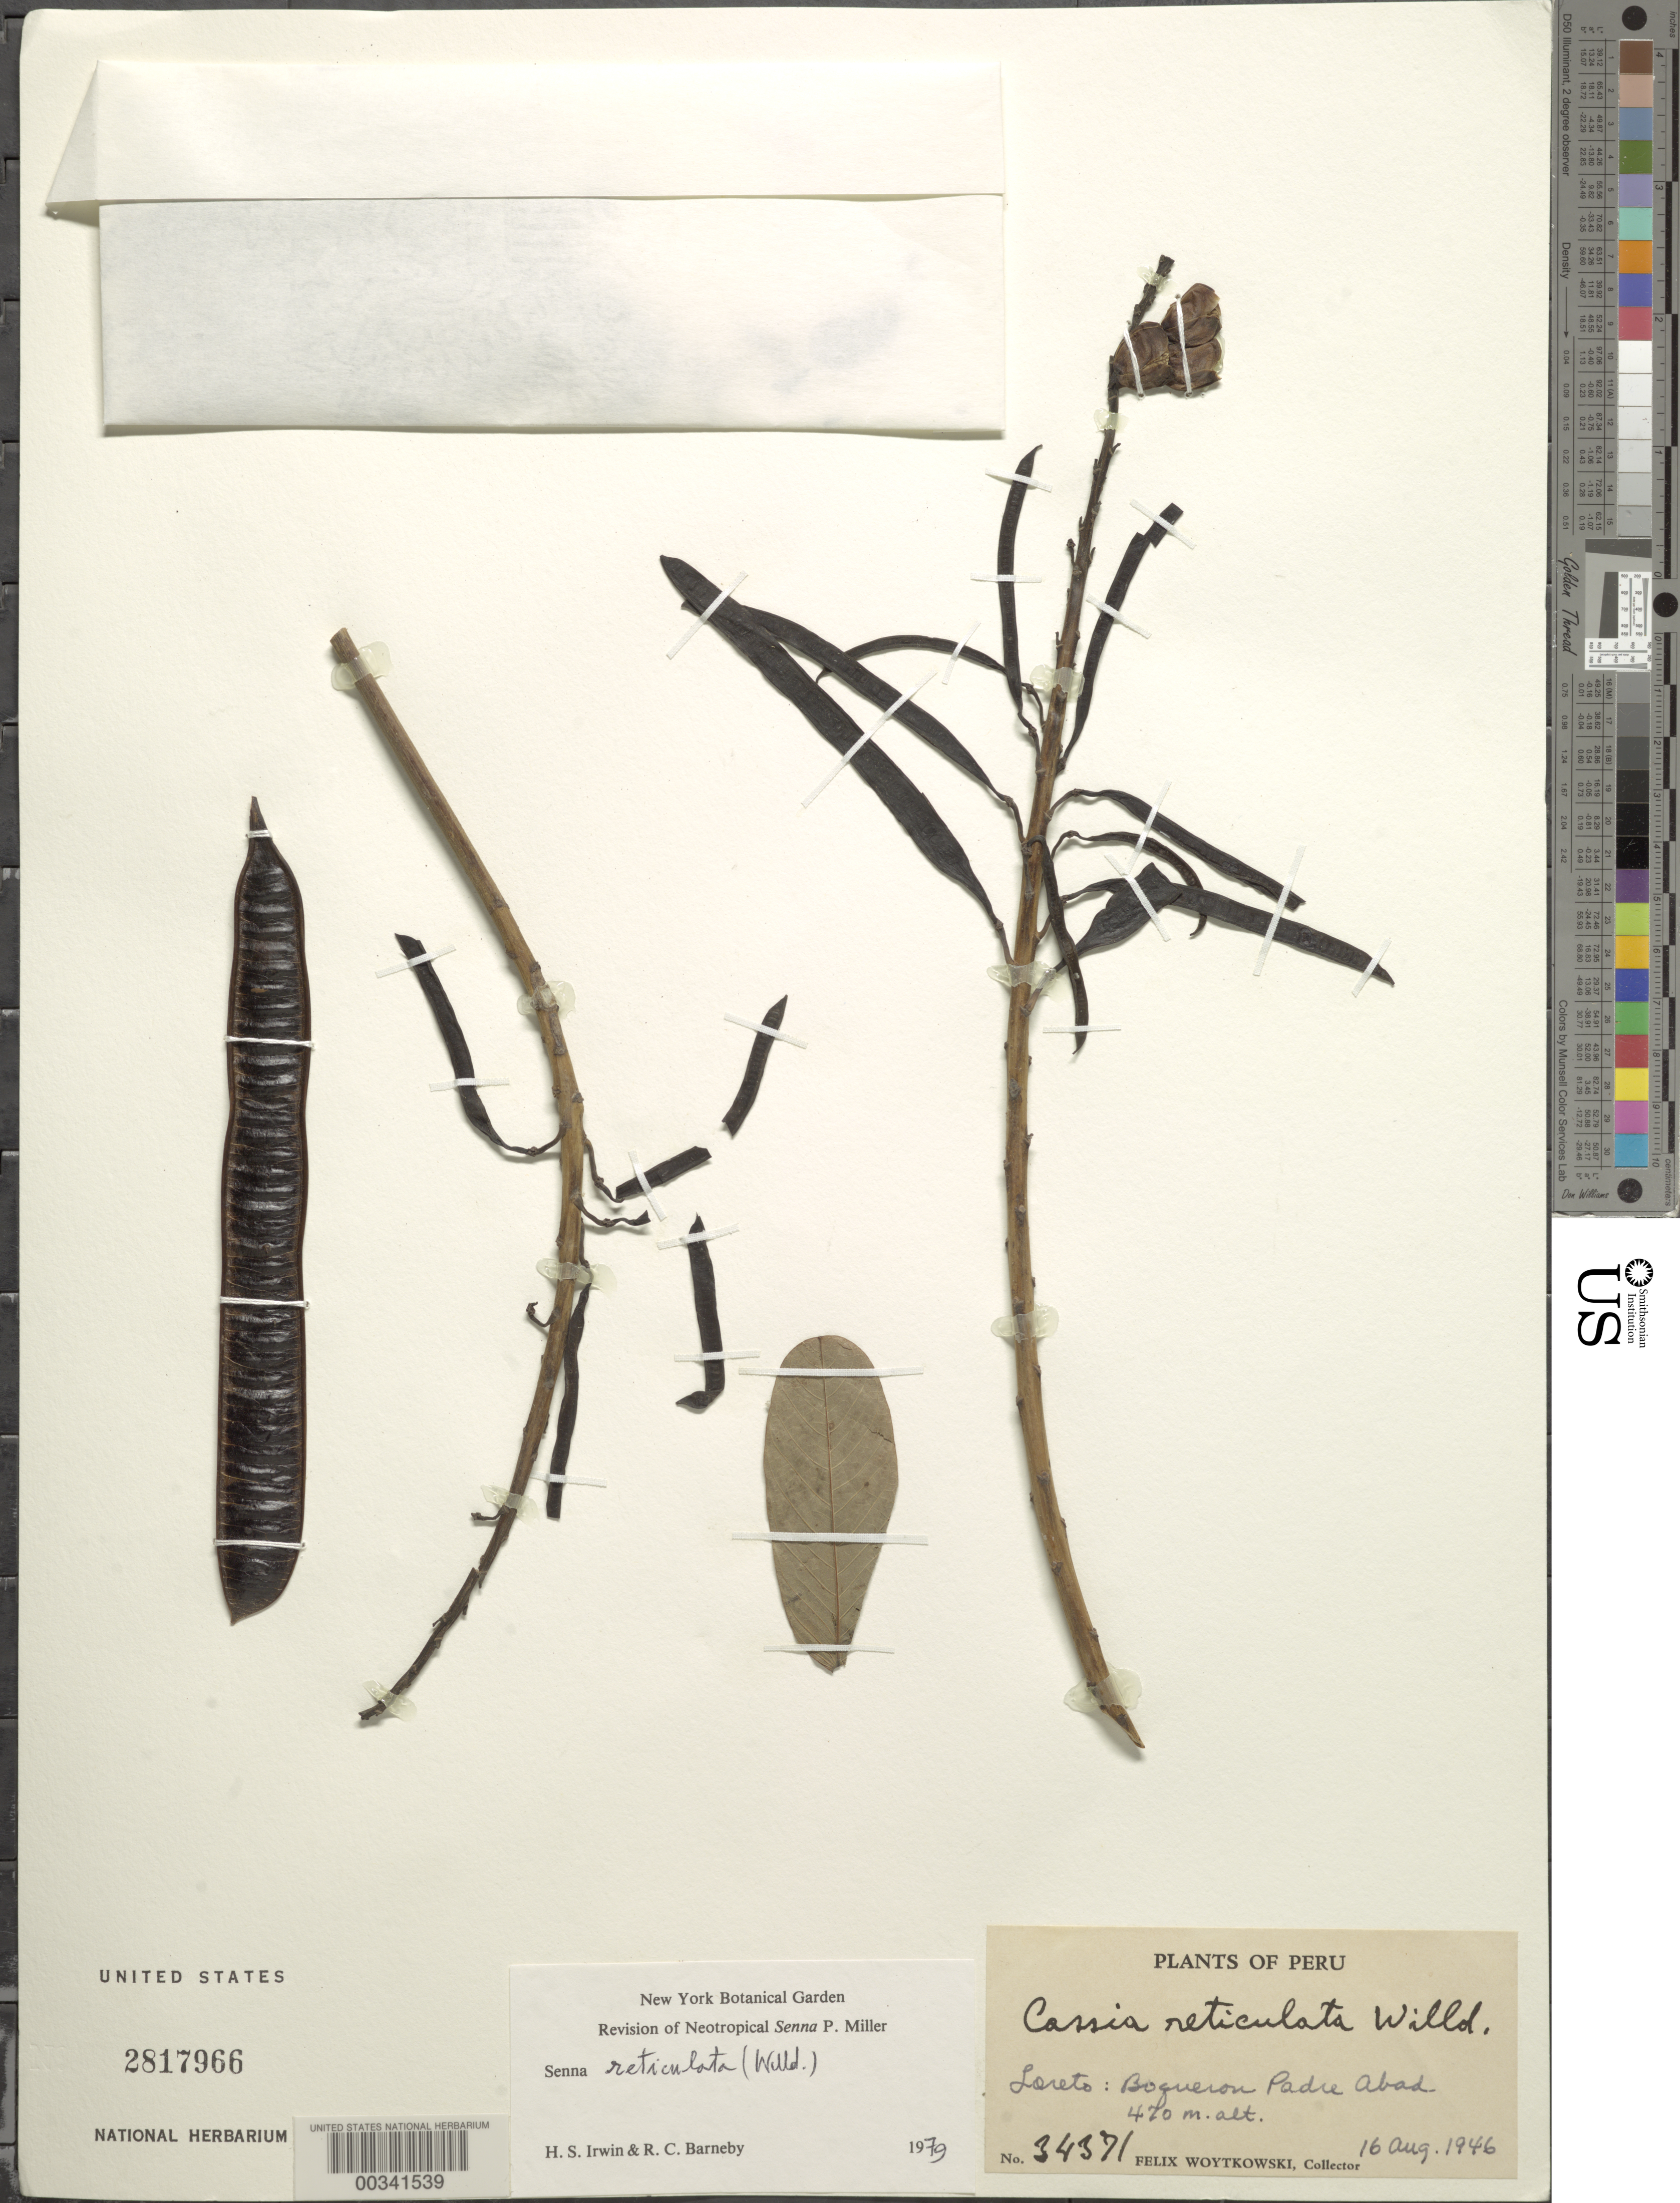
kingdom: Plantae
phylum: Tracheophyta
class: Magnoliopsida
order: Fabales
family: Fabaceae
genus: Senna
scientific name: Senna reticulata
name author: (Willd.) H.S. Irwin & Barneby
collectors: F. Woytkowski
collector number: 34371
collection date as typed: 16 Aug 1946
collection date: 1946-08-16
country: Peru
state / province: Loreto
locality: Boqueon padre abad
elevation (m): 420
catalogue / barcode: US 2817966